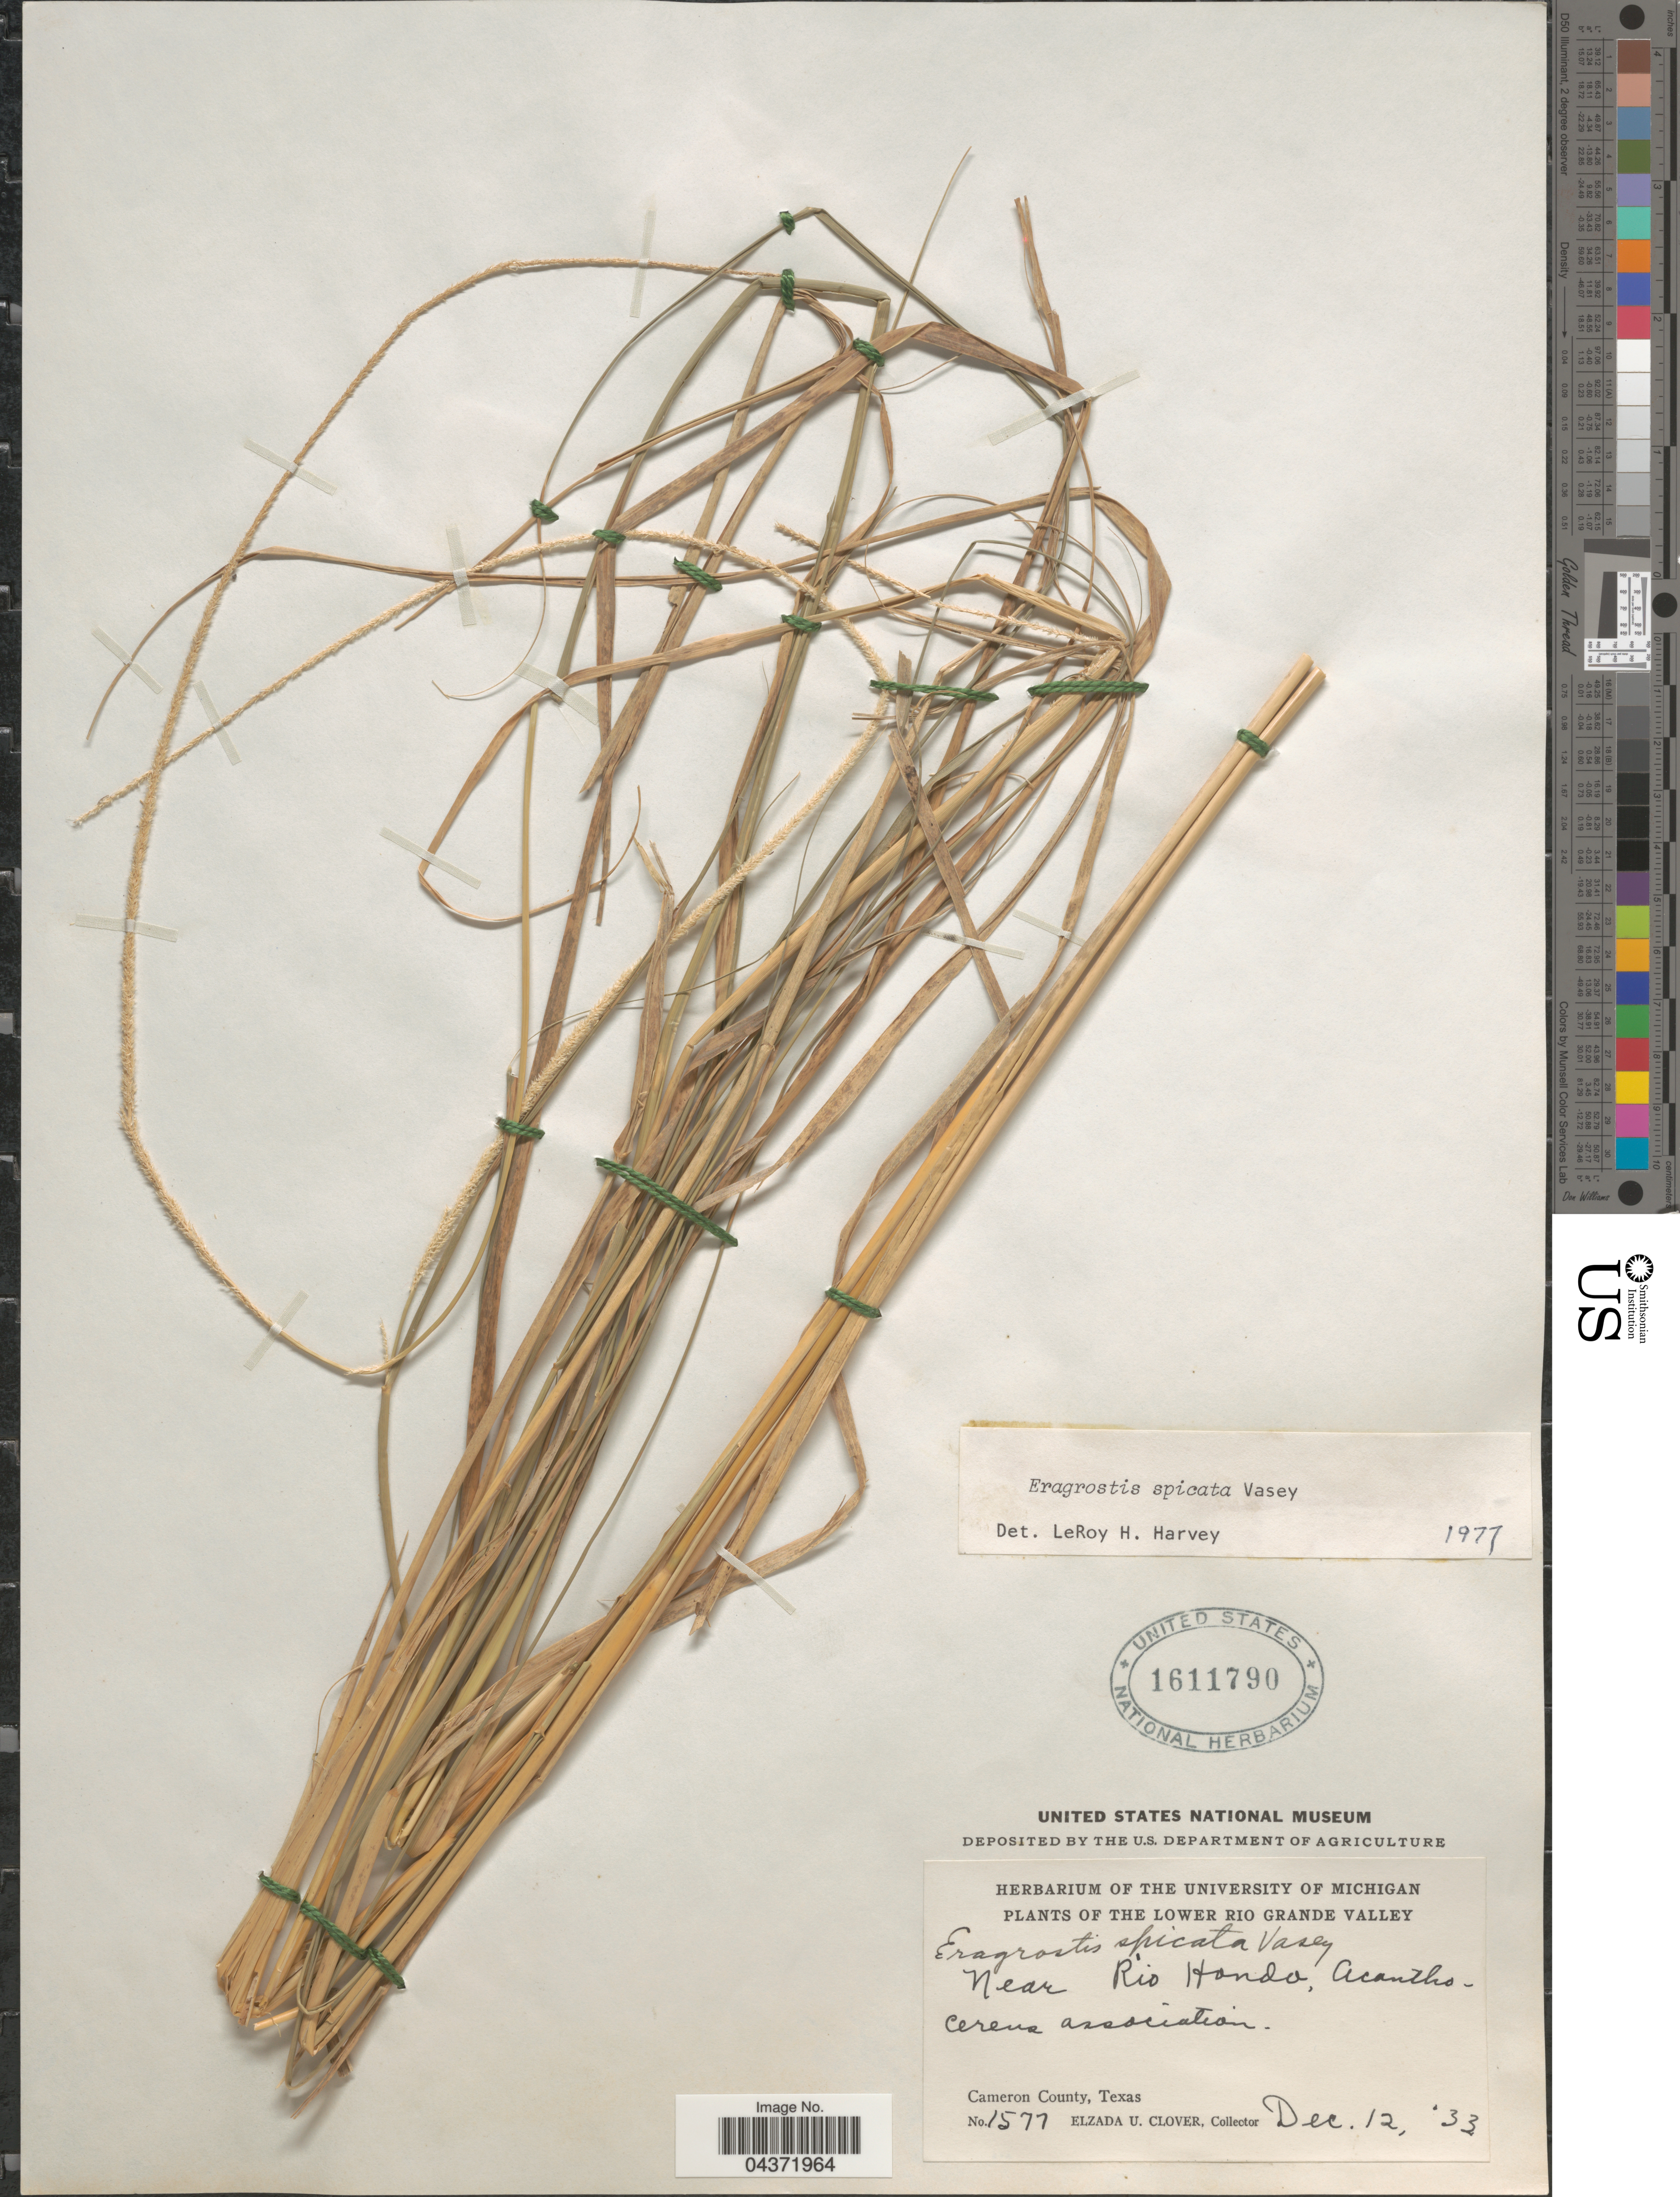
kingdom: Plantae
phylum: Tracheophyta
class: Liliopsida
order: Poales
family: Poaceae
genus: Eragrostis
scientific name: Eragrostis spicata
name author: Vasey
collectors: E. U. Clover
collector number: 1577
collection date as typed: Transcribed d/m/y: 12/12/33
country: United States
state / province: Texas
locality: The Lower Rio Grande Valley. Near Rio Hondo, Acanthocereus association. Cameron County.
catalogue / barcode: US 1611790